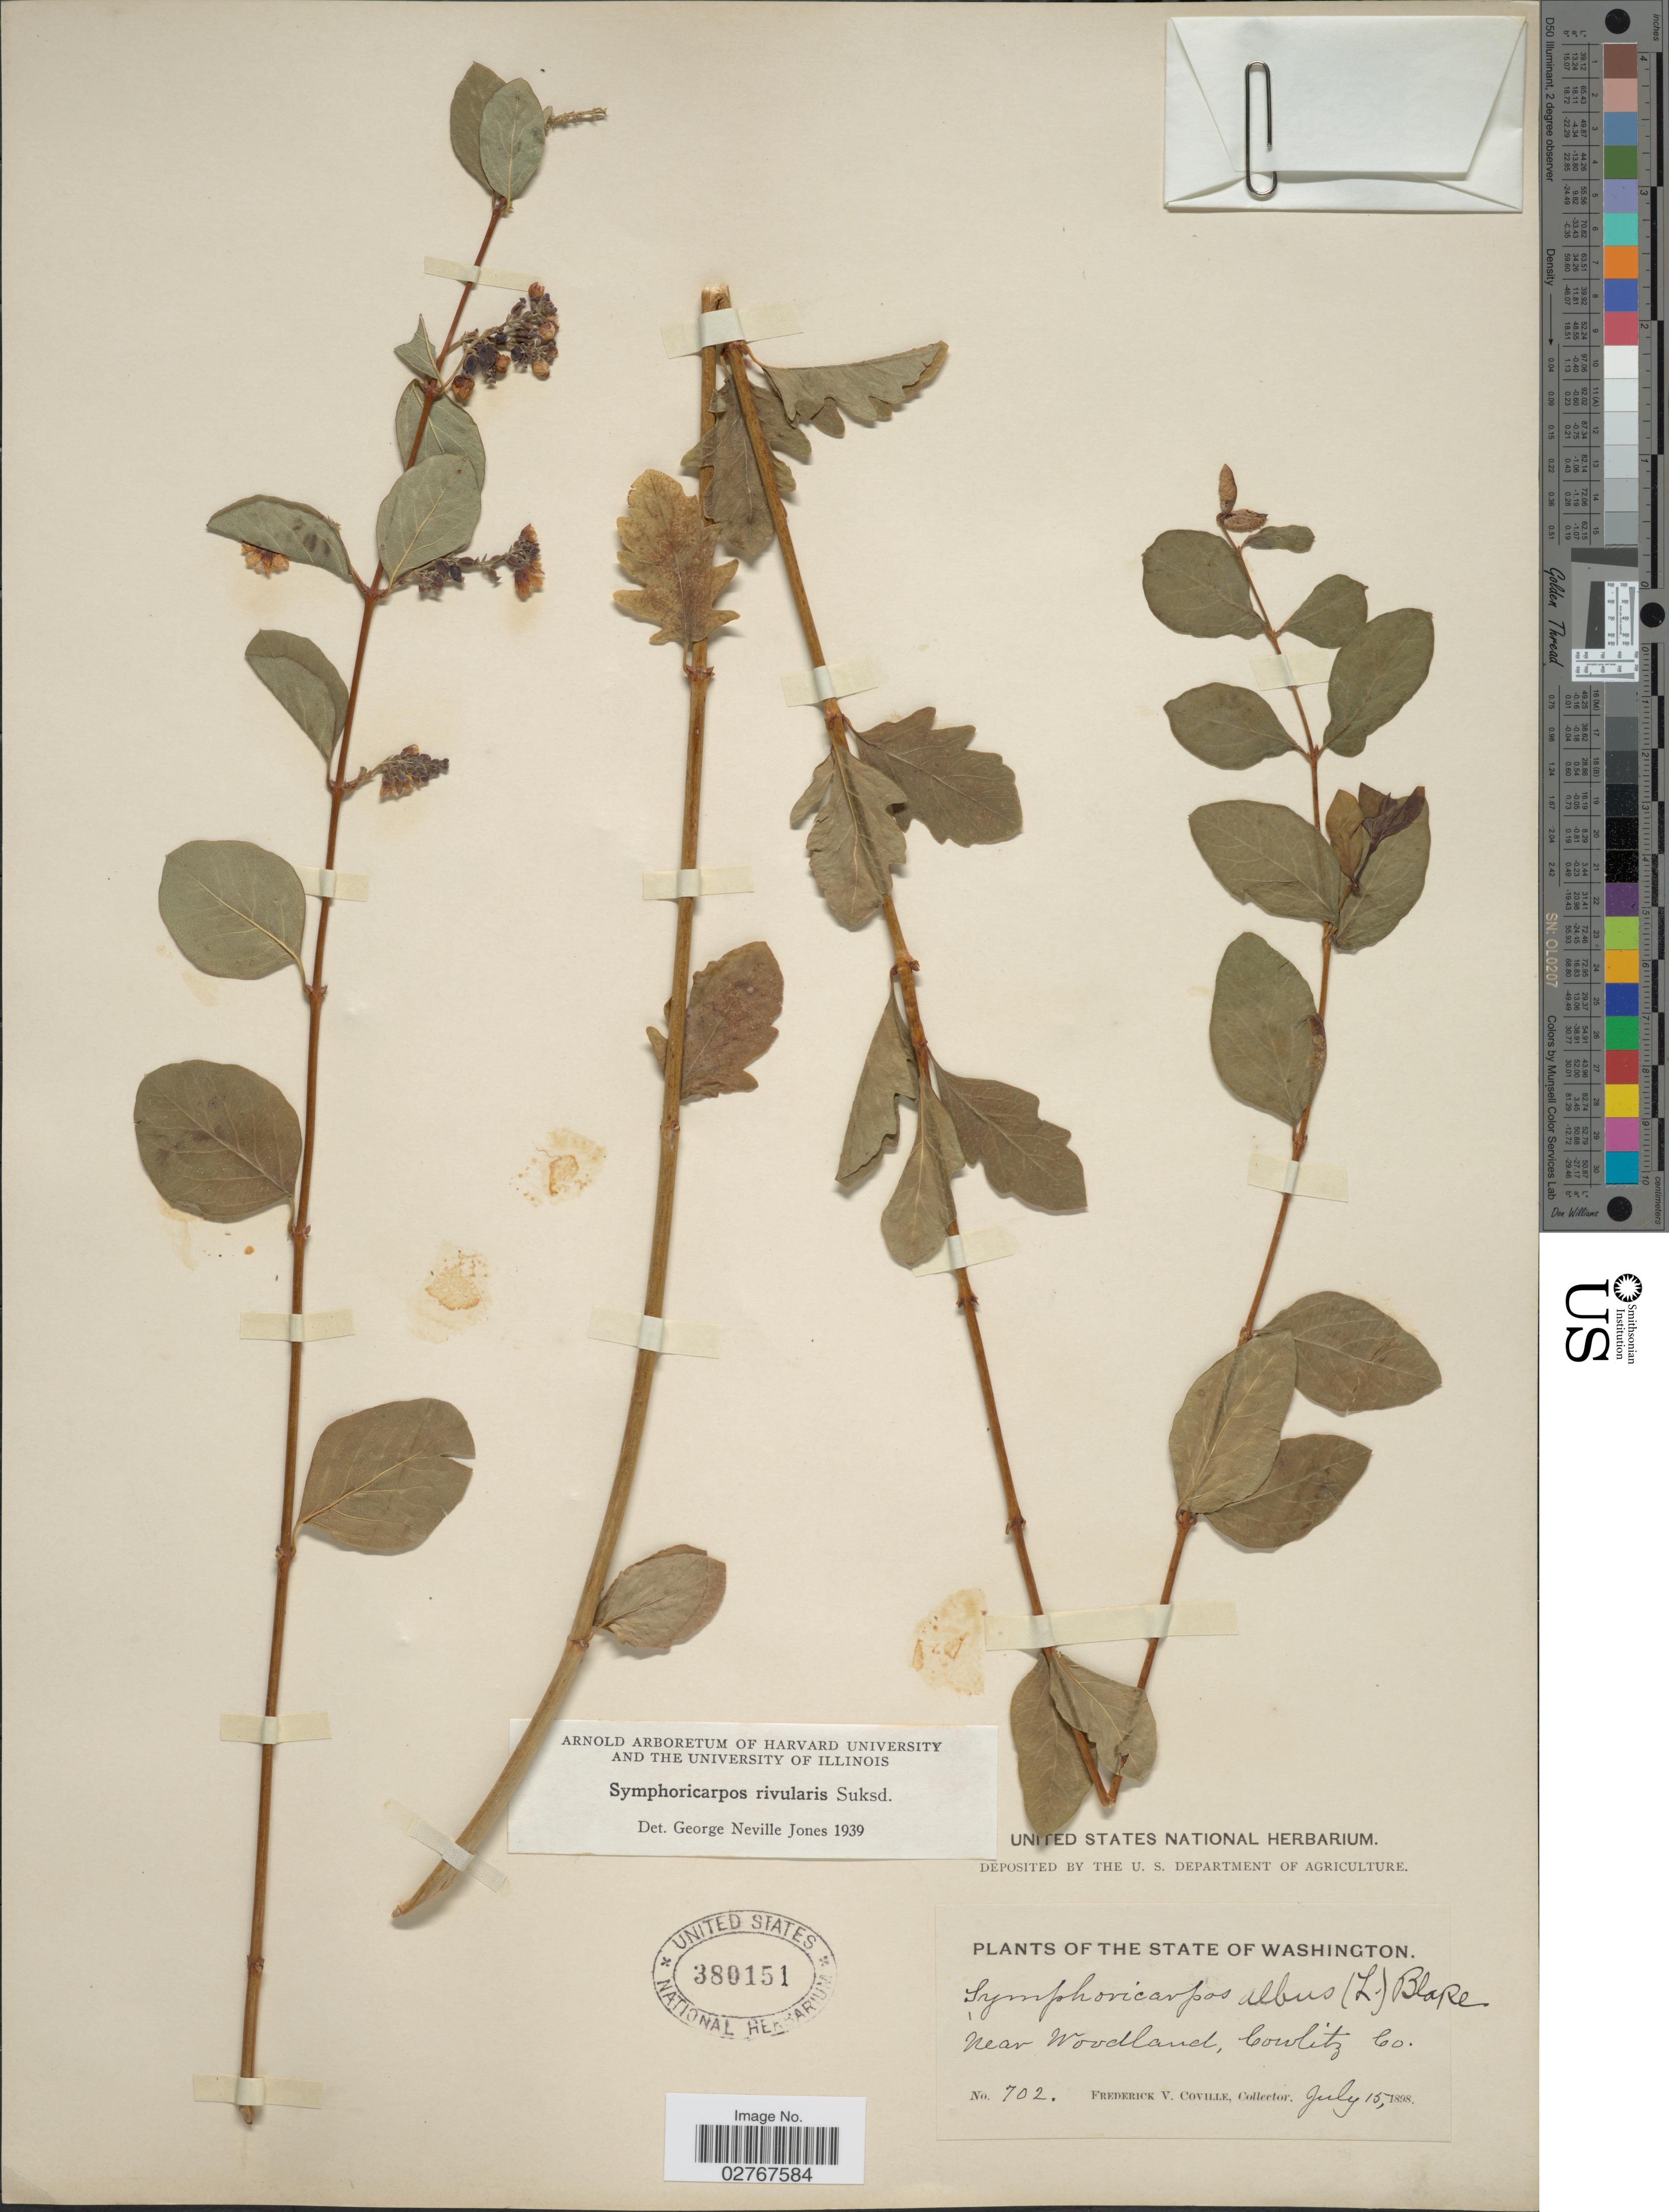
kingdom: Plantae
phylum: Tracheophyta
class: Magnoliopsida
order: Dipsacales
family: Caprifoliaceae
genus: Symphoricarpos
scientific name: Symphoricarpos rivularis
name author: Suksd.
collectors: F. V. Coville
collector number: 702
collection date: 1898-07-15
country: United States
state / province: Washington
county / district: Cowlitz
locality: The State of Washington, Near Woodland, Cowlitz Co.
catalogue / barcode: US 380151